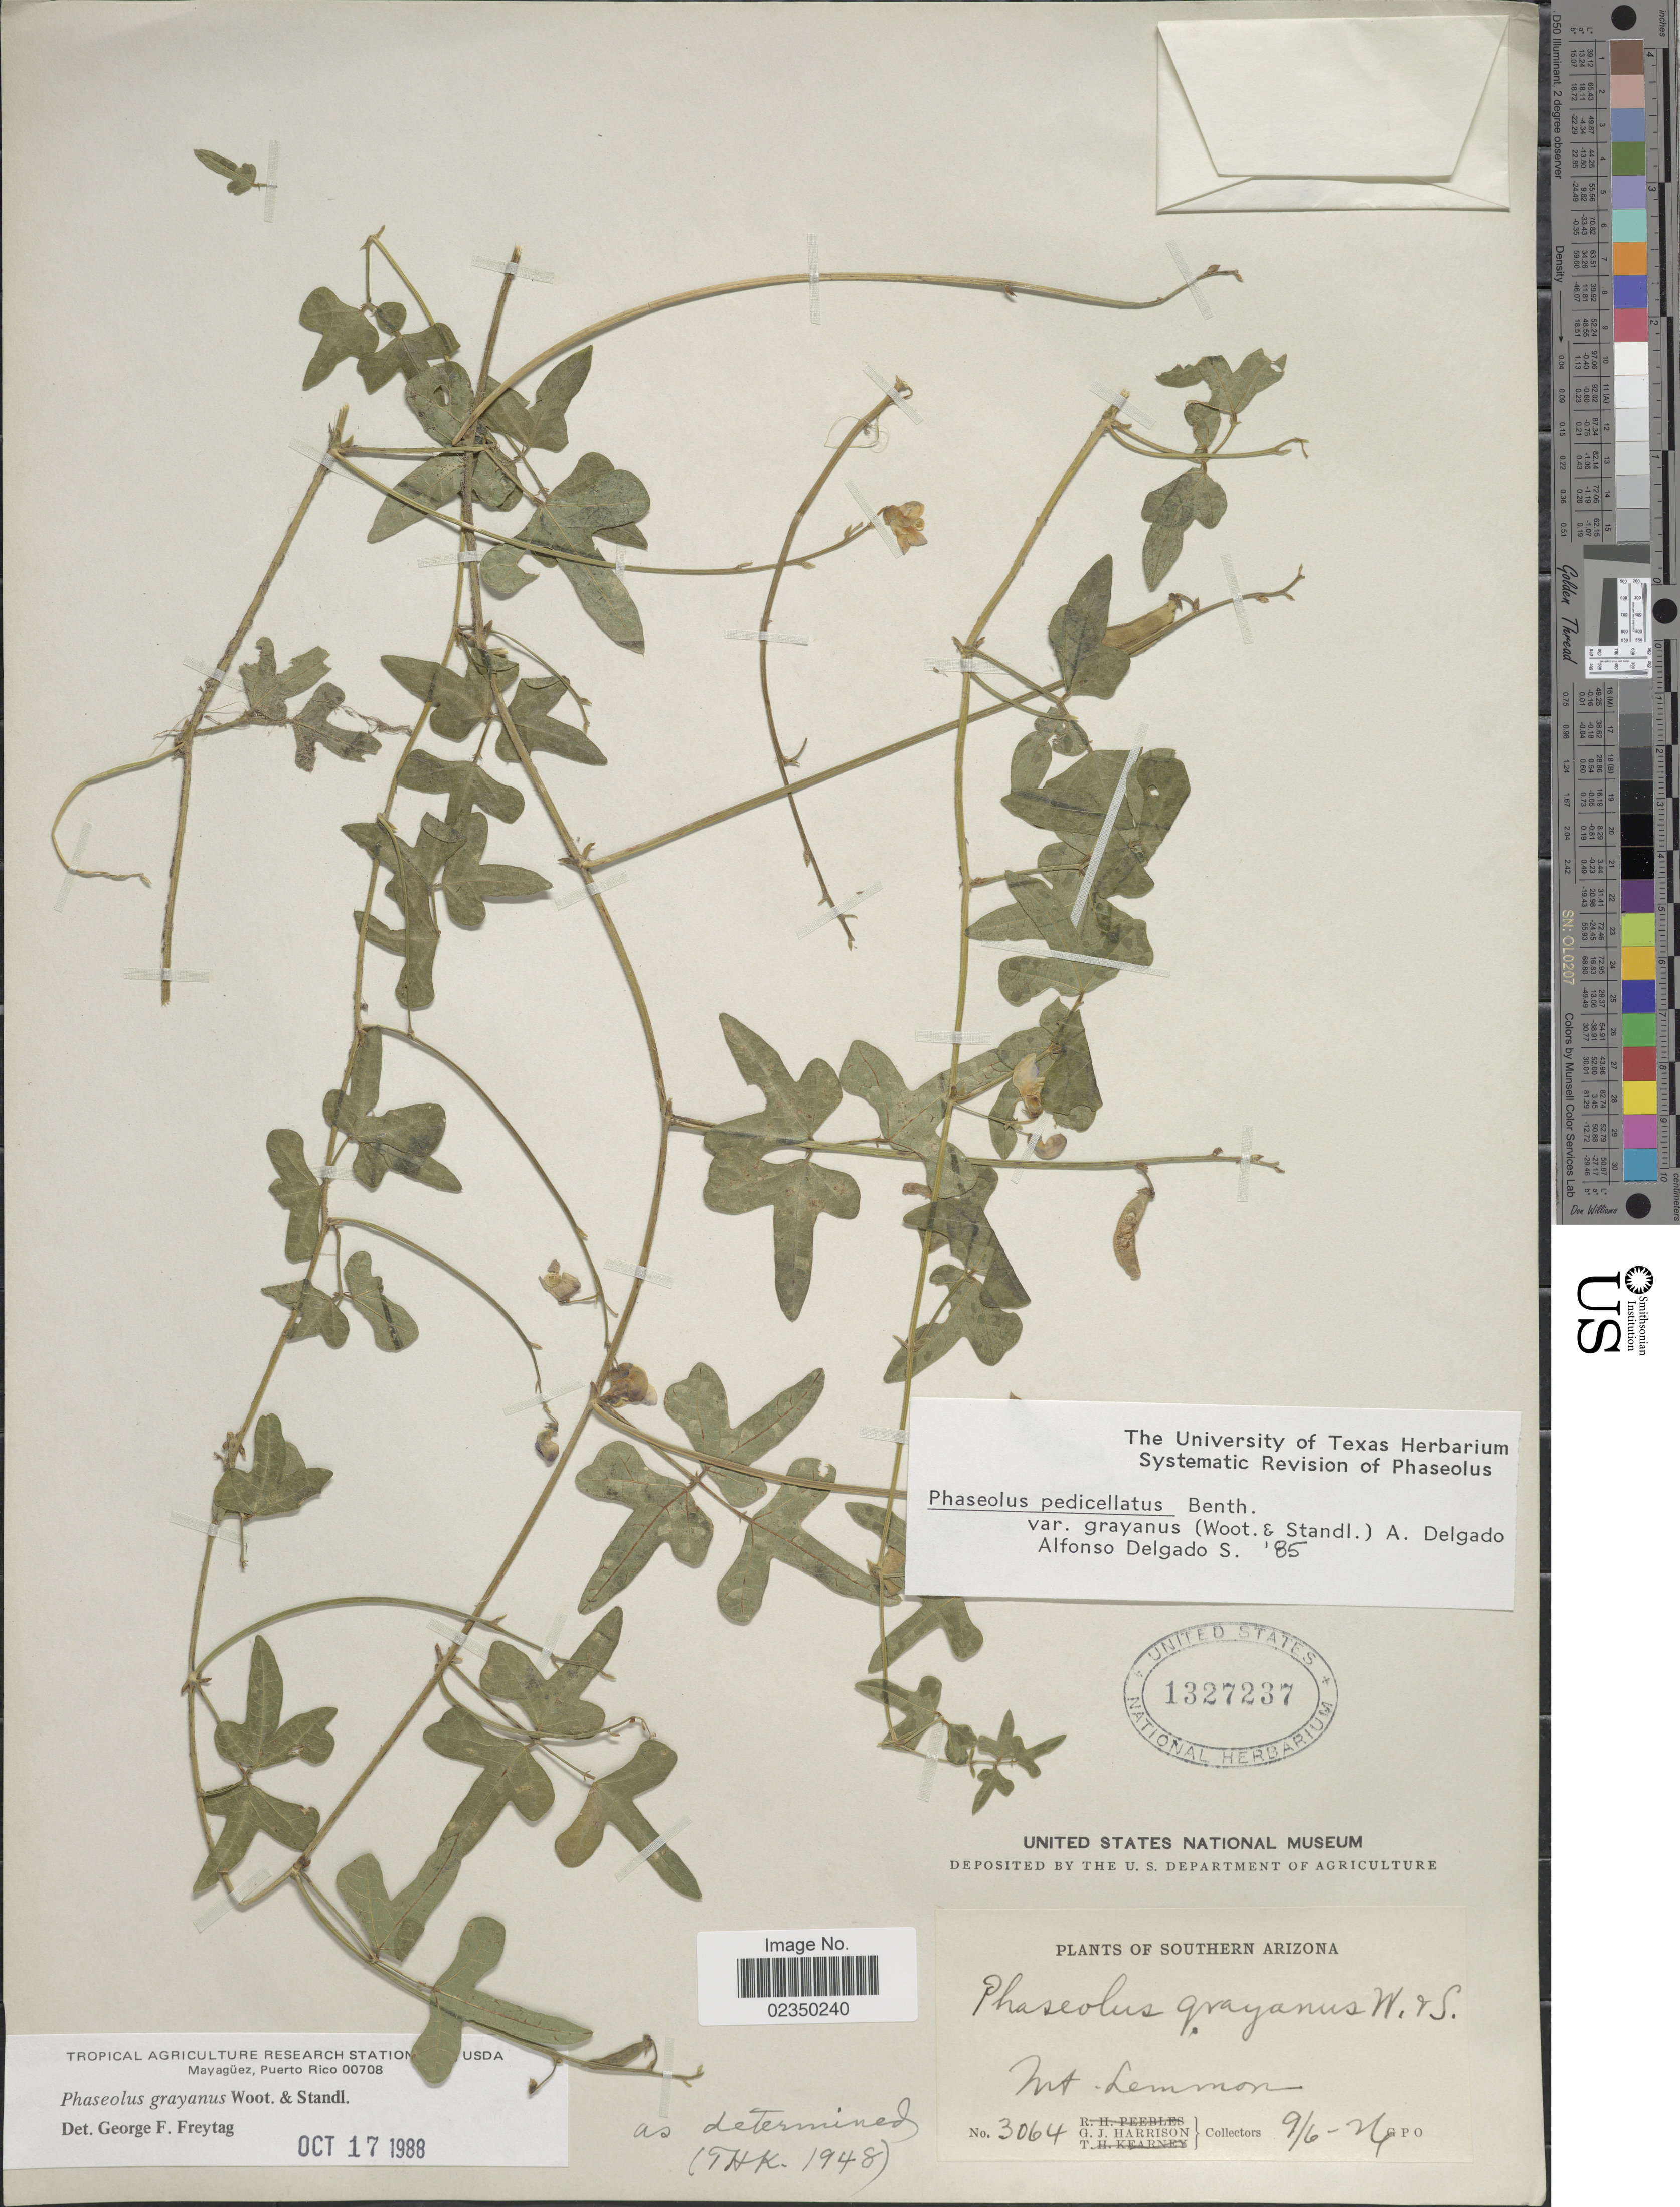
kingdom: Plantae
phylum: Tracheophyta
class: Magnoliopsida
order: Fabales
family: Fabaceae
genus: Phaseolus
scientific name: Phaseolus grayanus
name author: Wooton & Standl.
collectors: G. J. Harrison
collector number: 3064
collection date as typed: Transcribed d/m/y: 6/9/26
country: United States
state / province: Arizona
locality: Southern Arizona, Mt. Lemmon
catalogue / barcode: US 1327237